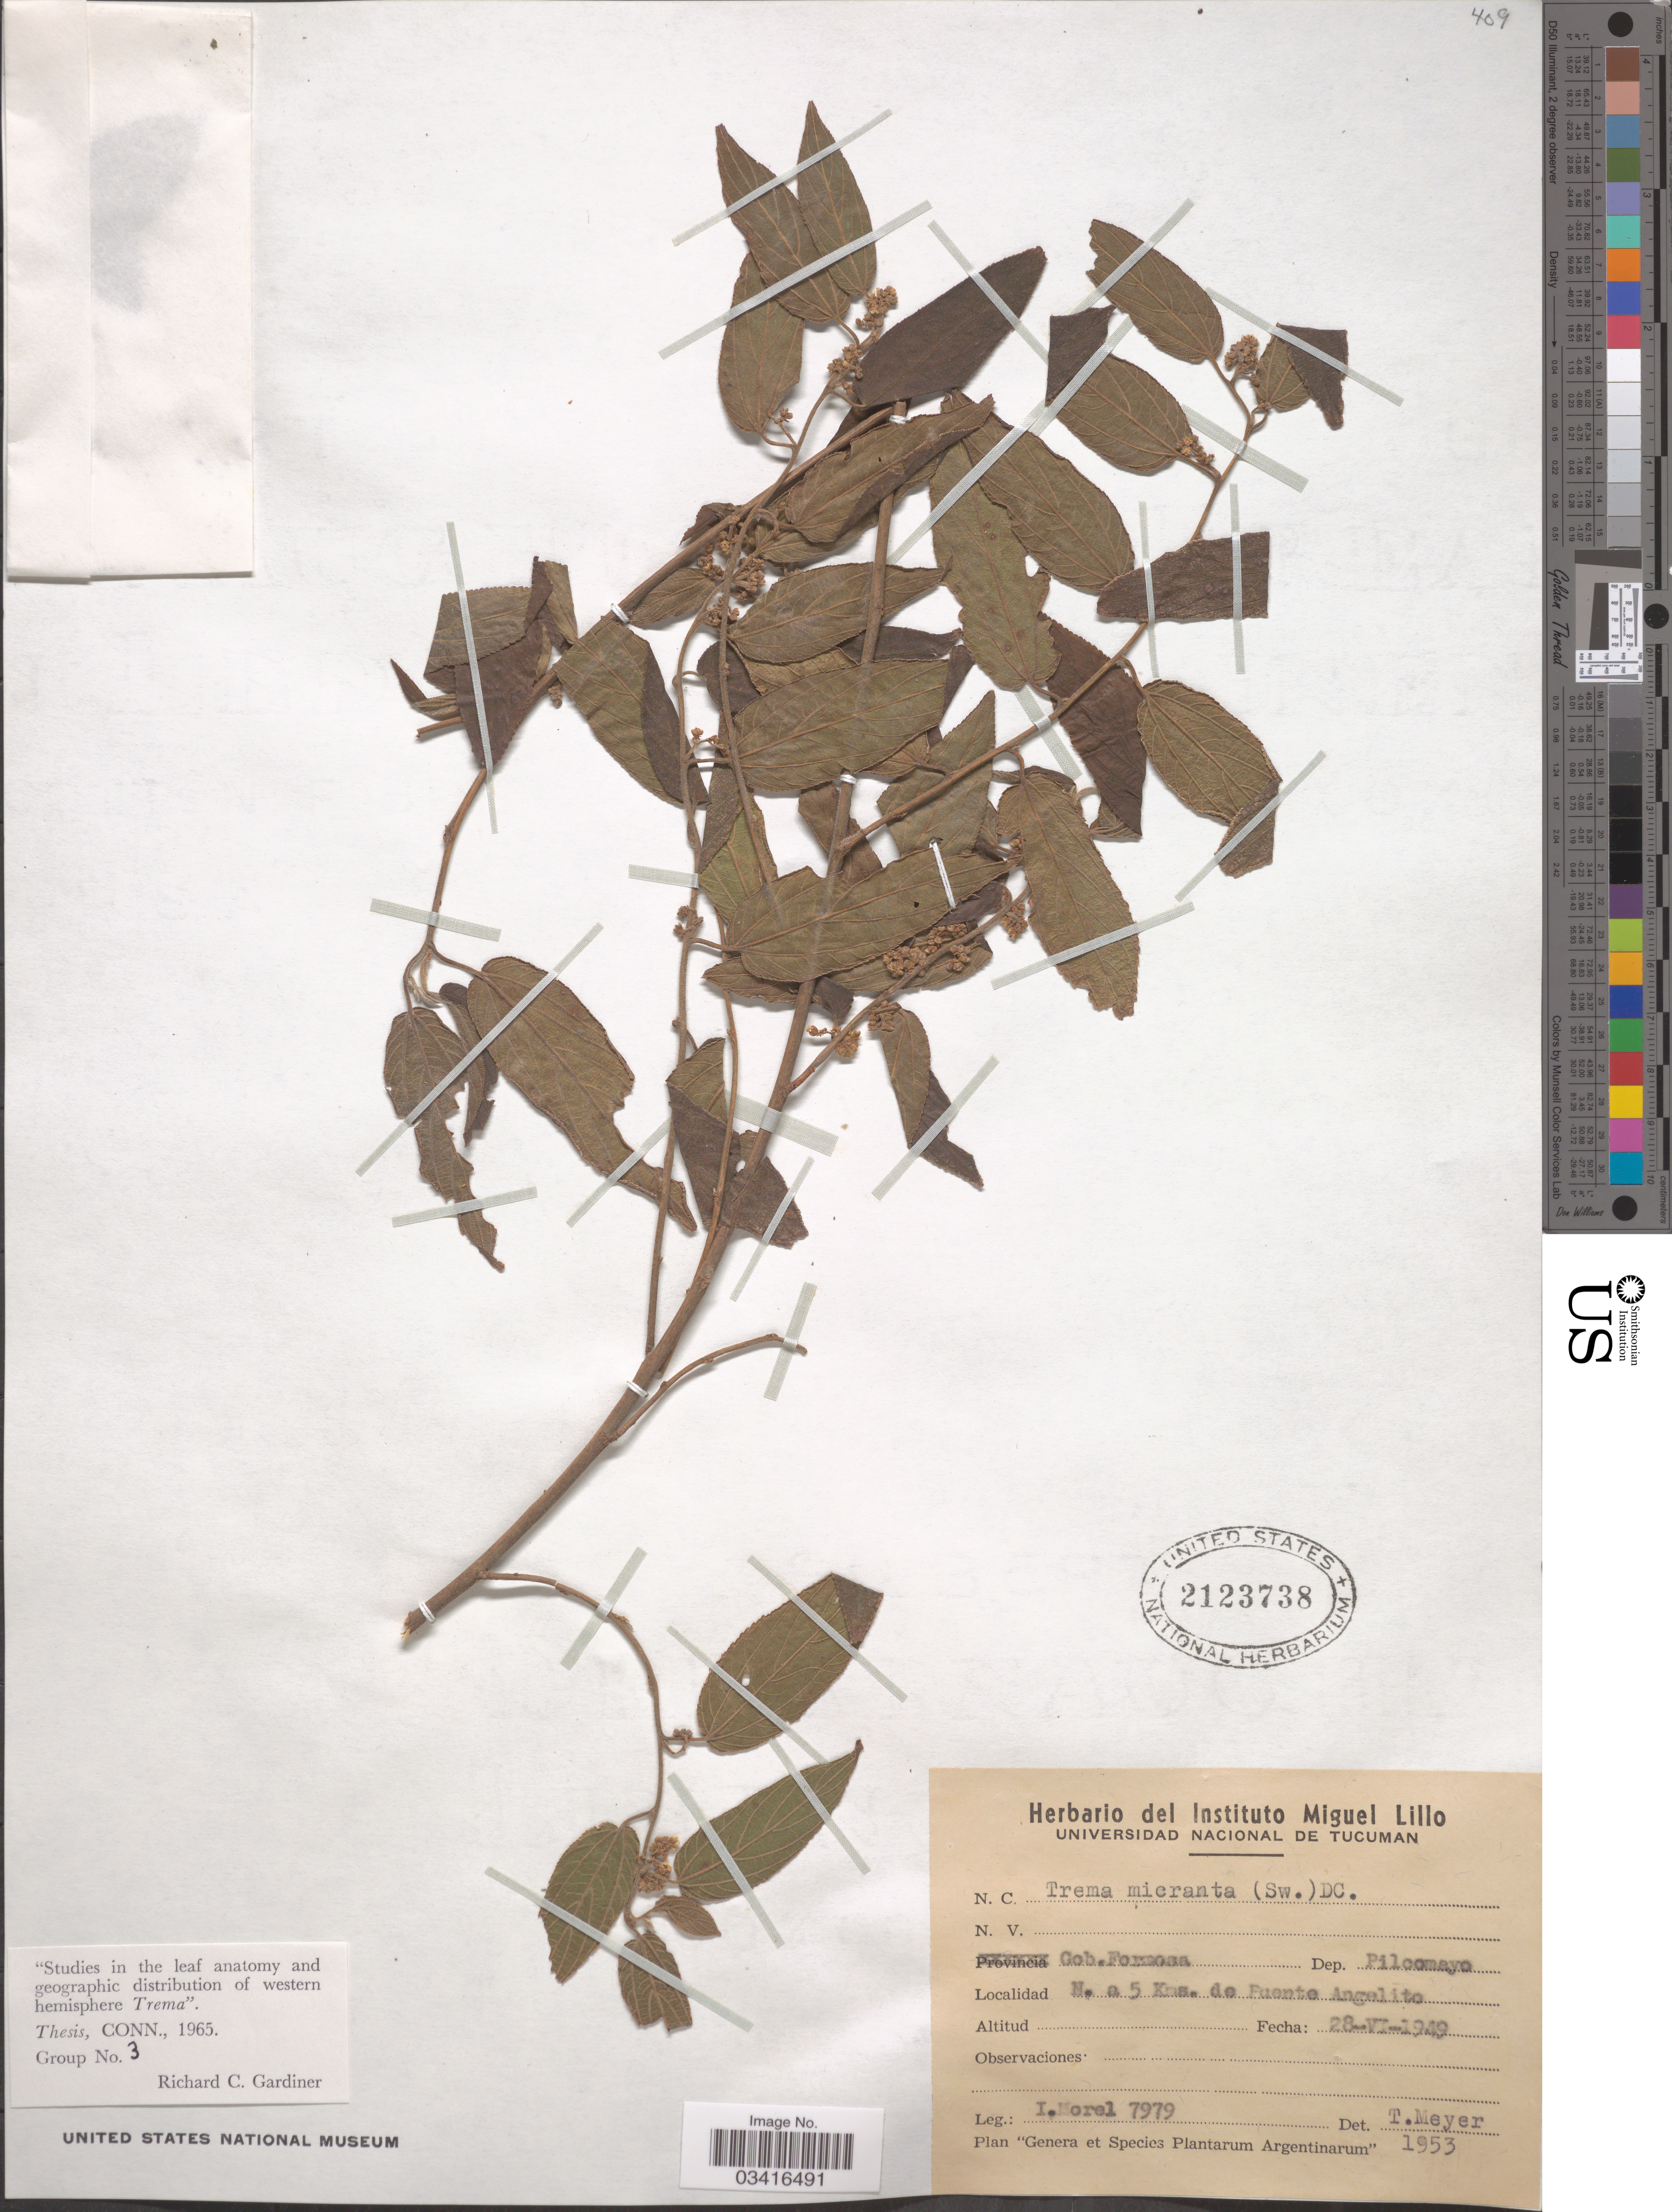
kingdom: Plantae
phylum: Tracheophyta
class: Magnoliopsida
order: Rosales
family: Cannabaceae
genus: Trema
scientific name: Trema micranthum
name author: (L.) Blume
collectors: I. Morel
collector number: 7979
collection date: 1949-06-28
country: Argentina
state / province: Formosa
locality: Gob.Formosa Dep. Pilcomayo. N. a 5 Kms. de Puente Angelito.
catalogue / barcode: US 2123738